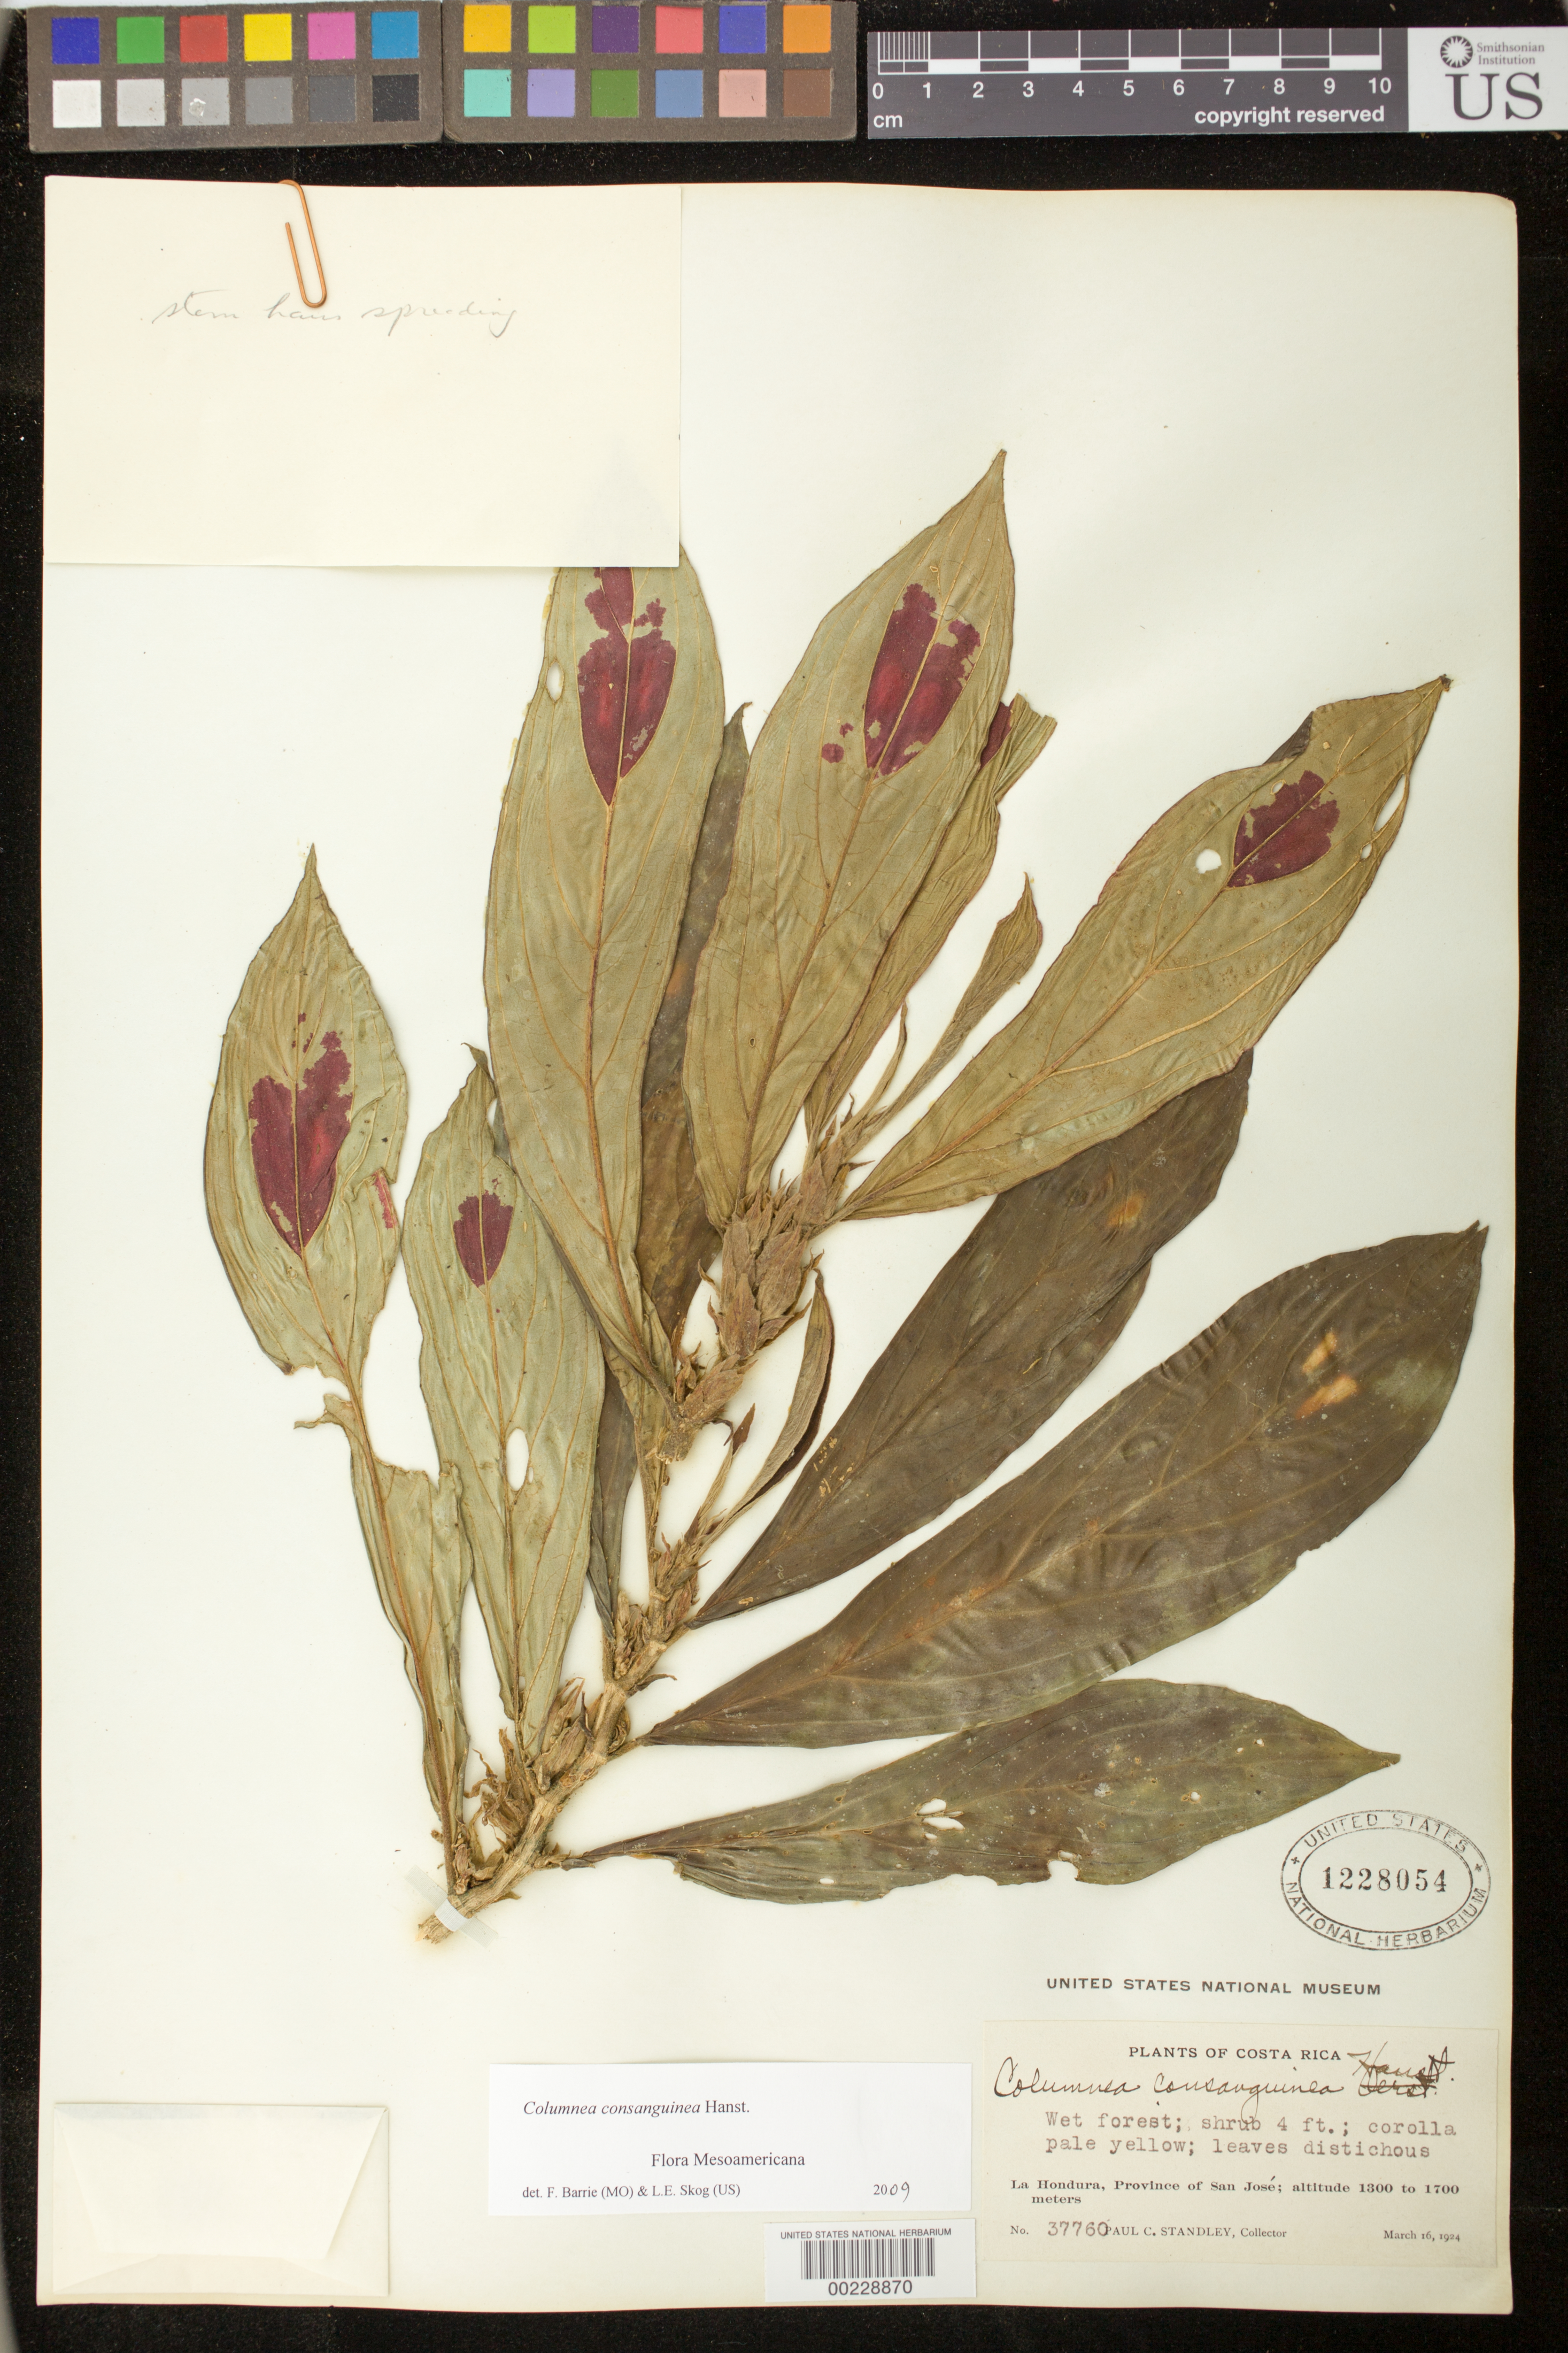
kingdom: Plantae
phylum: Tracheophyta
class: Magnoliopsida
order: Lamiales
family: Gesneriaceae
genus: Columnea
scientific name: Columnea consanguinea Hanst. var. consanguinea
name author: (Hanst.) Hanst.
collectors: P. C. Standley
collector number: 37760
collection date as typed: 16 Mar 1924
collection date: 1924-03-16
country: Costa Rica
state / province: San José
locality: La Hondura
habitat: Wet forest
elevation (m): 1300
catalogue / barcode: US 1228054